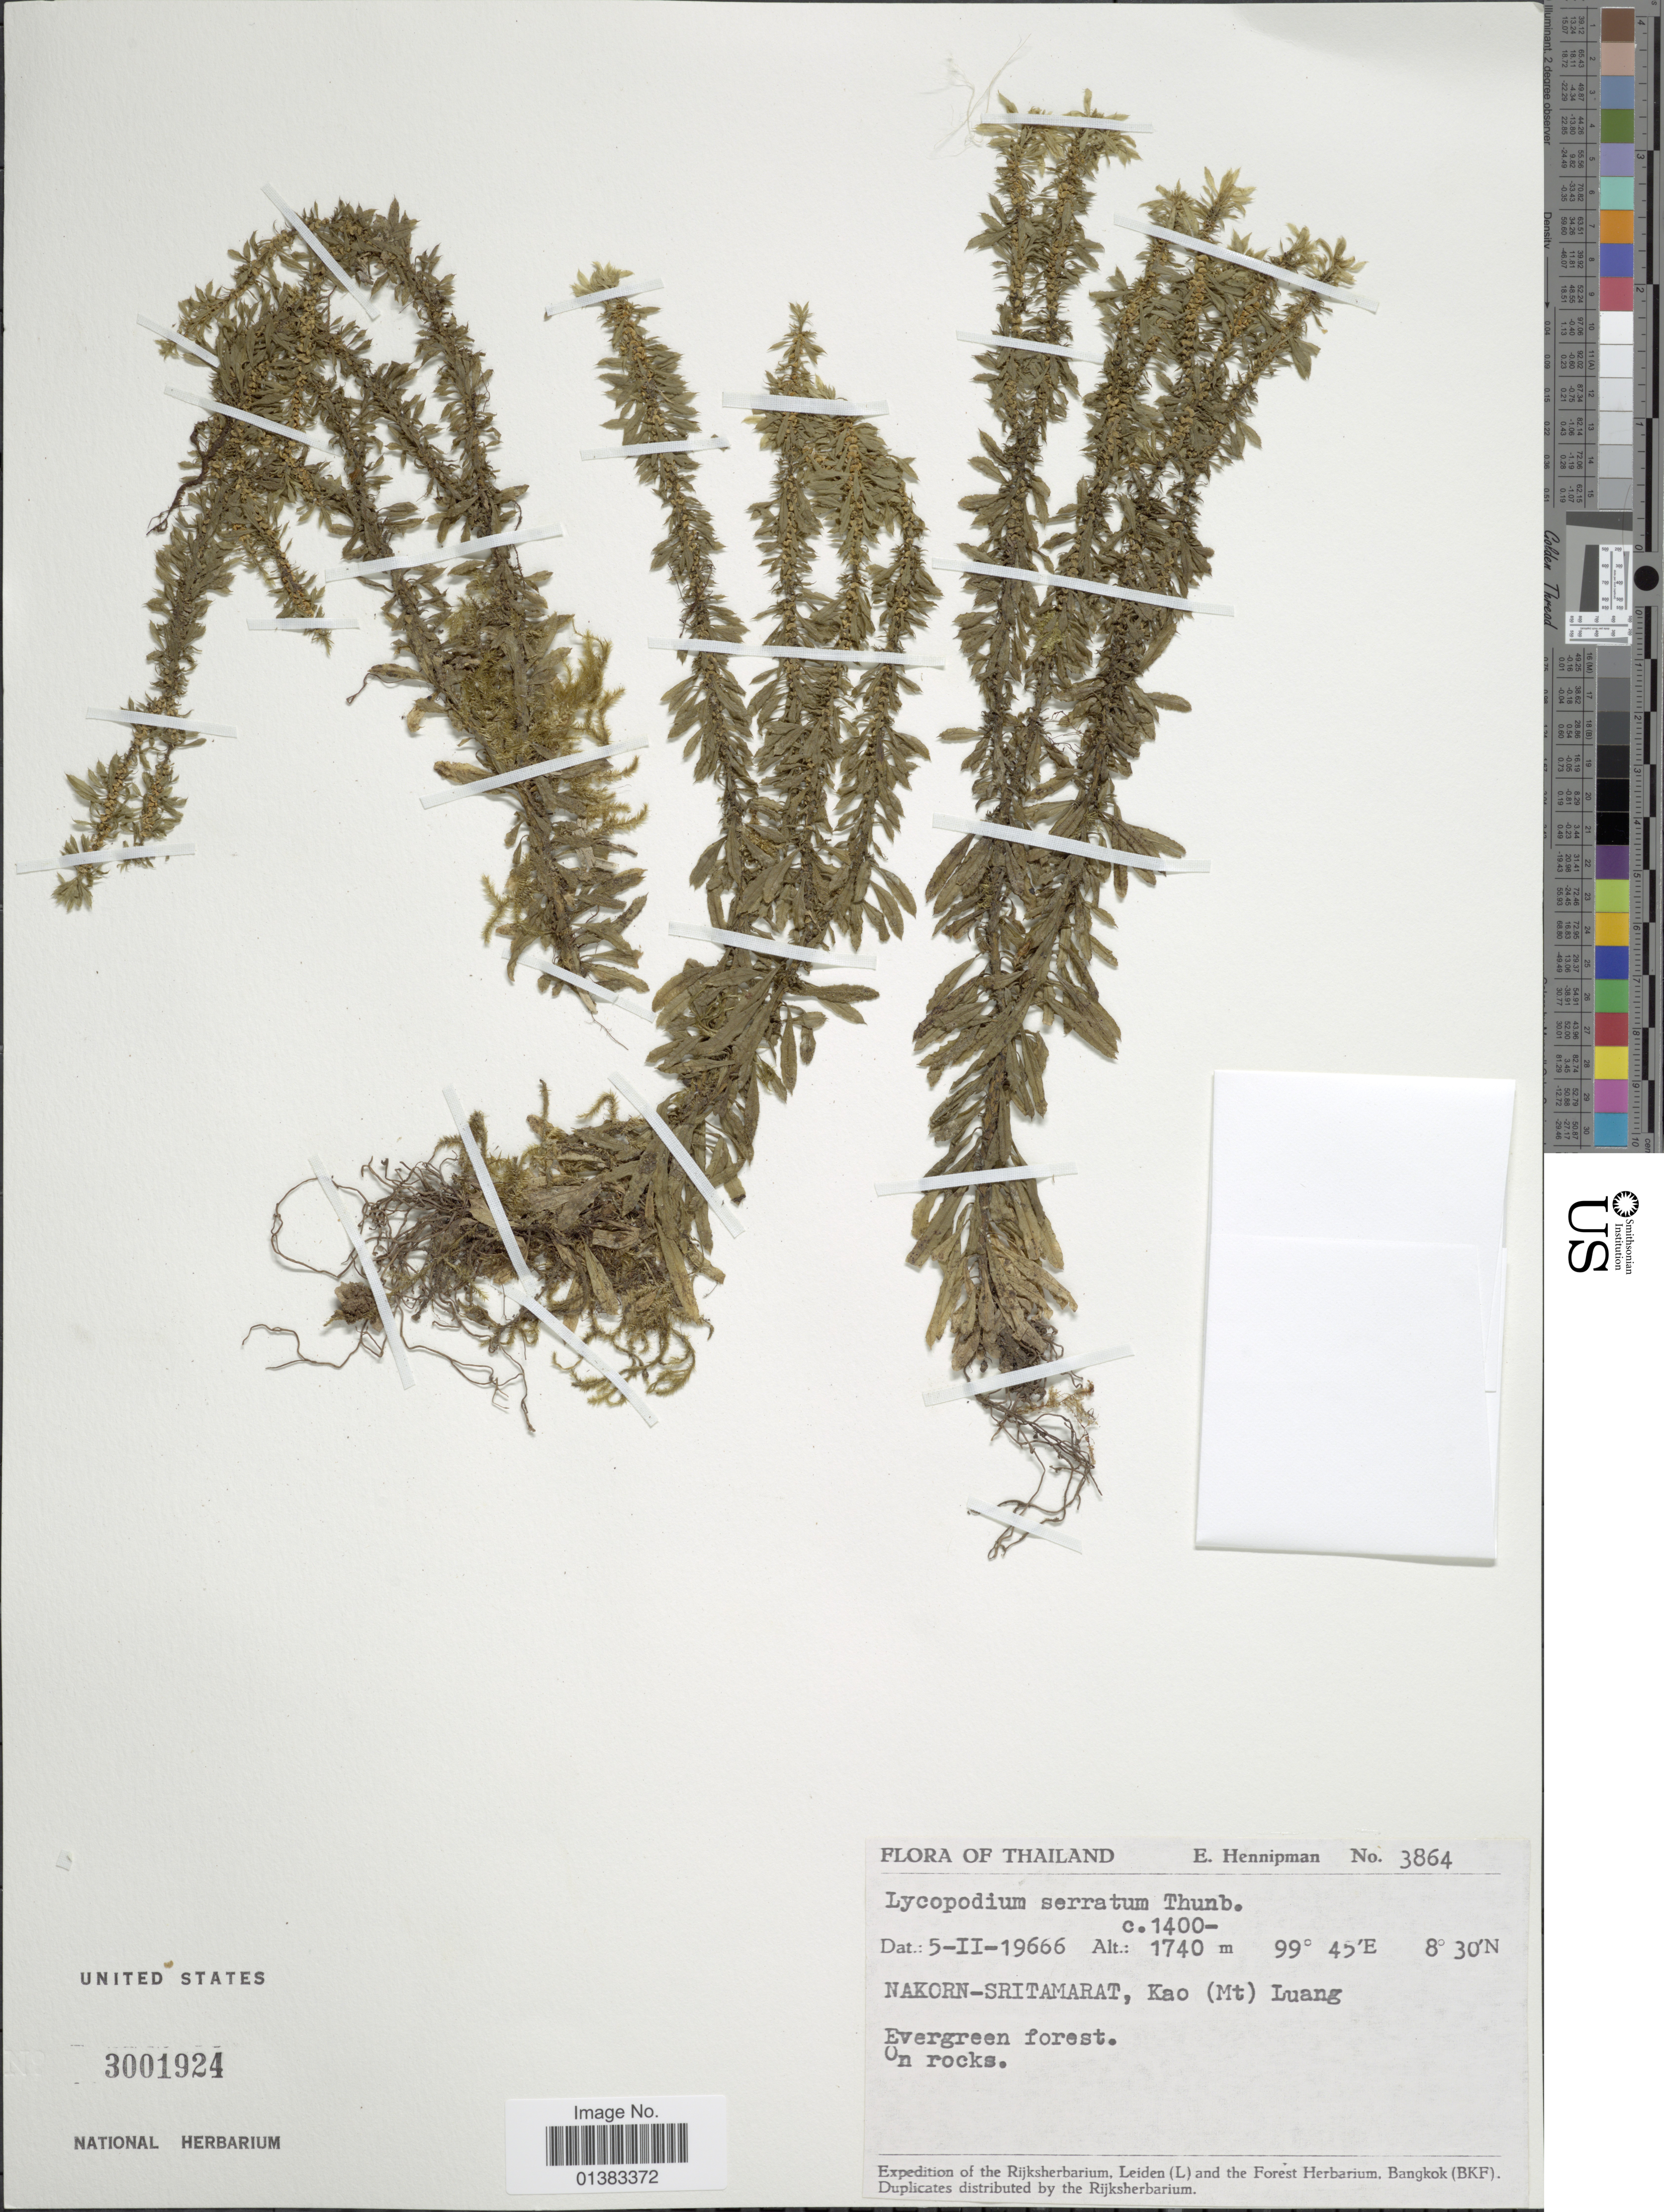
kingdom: Plantae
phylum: Tracheophyta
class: Lycopodiopsida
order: Lycopodiales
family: Lycopodiaceae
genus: Huperzia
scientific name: Huperzia serrata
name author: (Thunb.) Trevis.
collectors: E. Hennipman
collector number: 3864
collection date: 1966-02-05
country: Thailand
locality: Nakorn-Sritamarat, Kao (Mt) Luang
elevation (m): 1400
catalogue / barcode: US 3001924